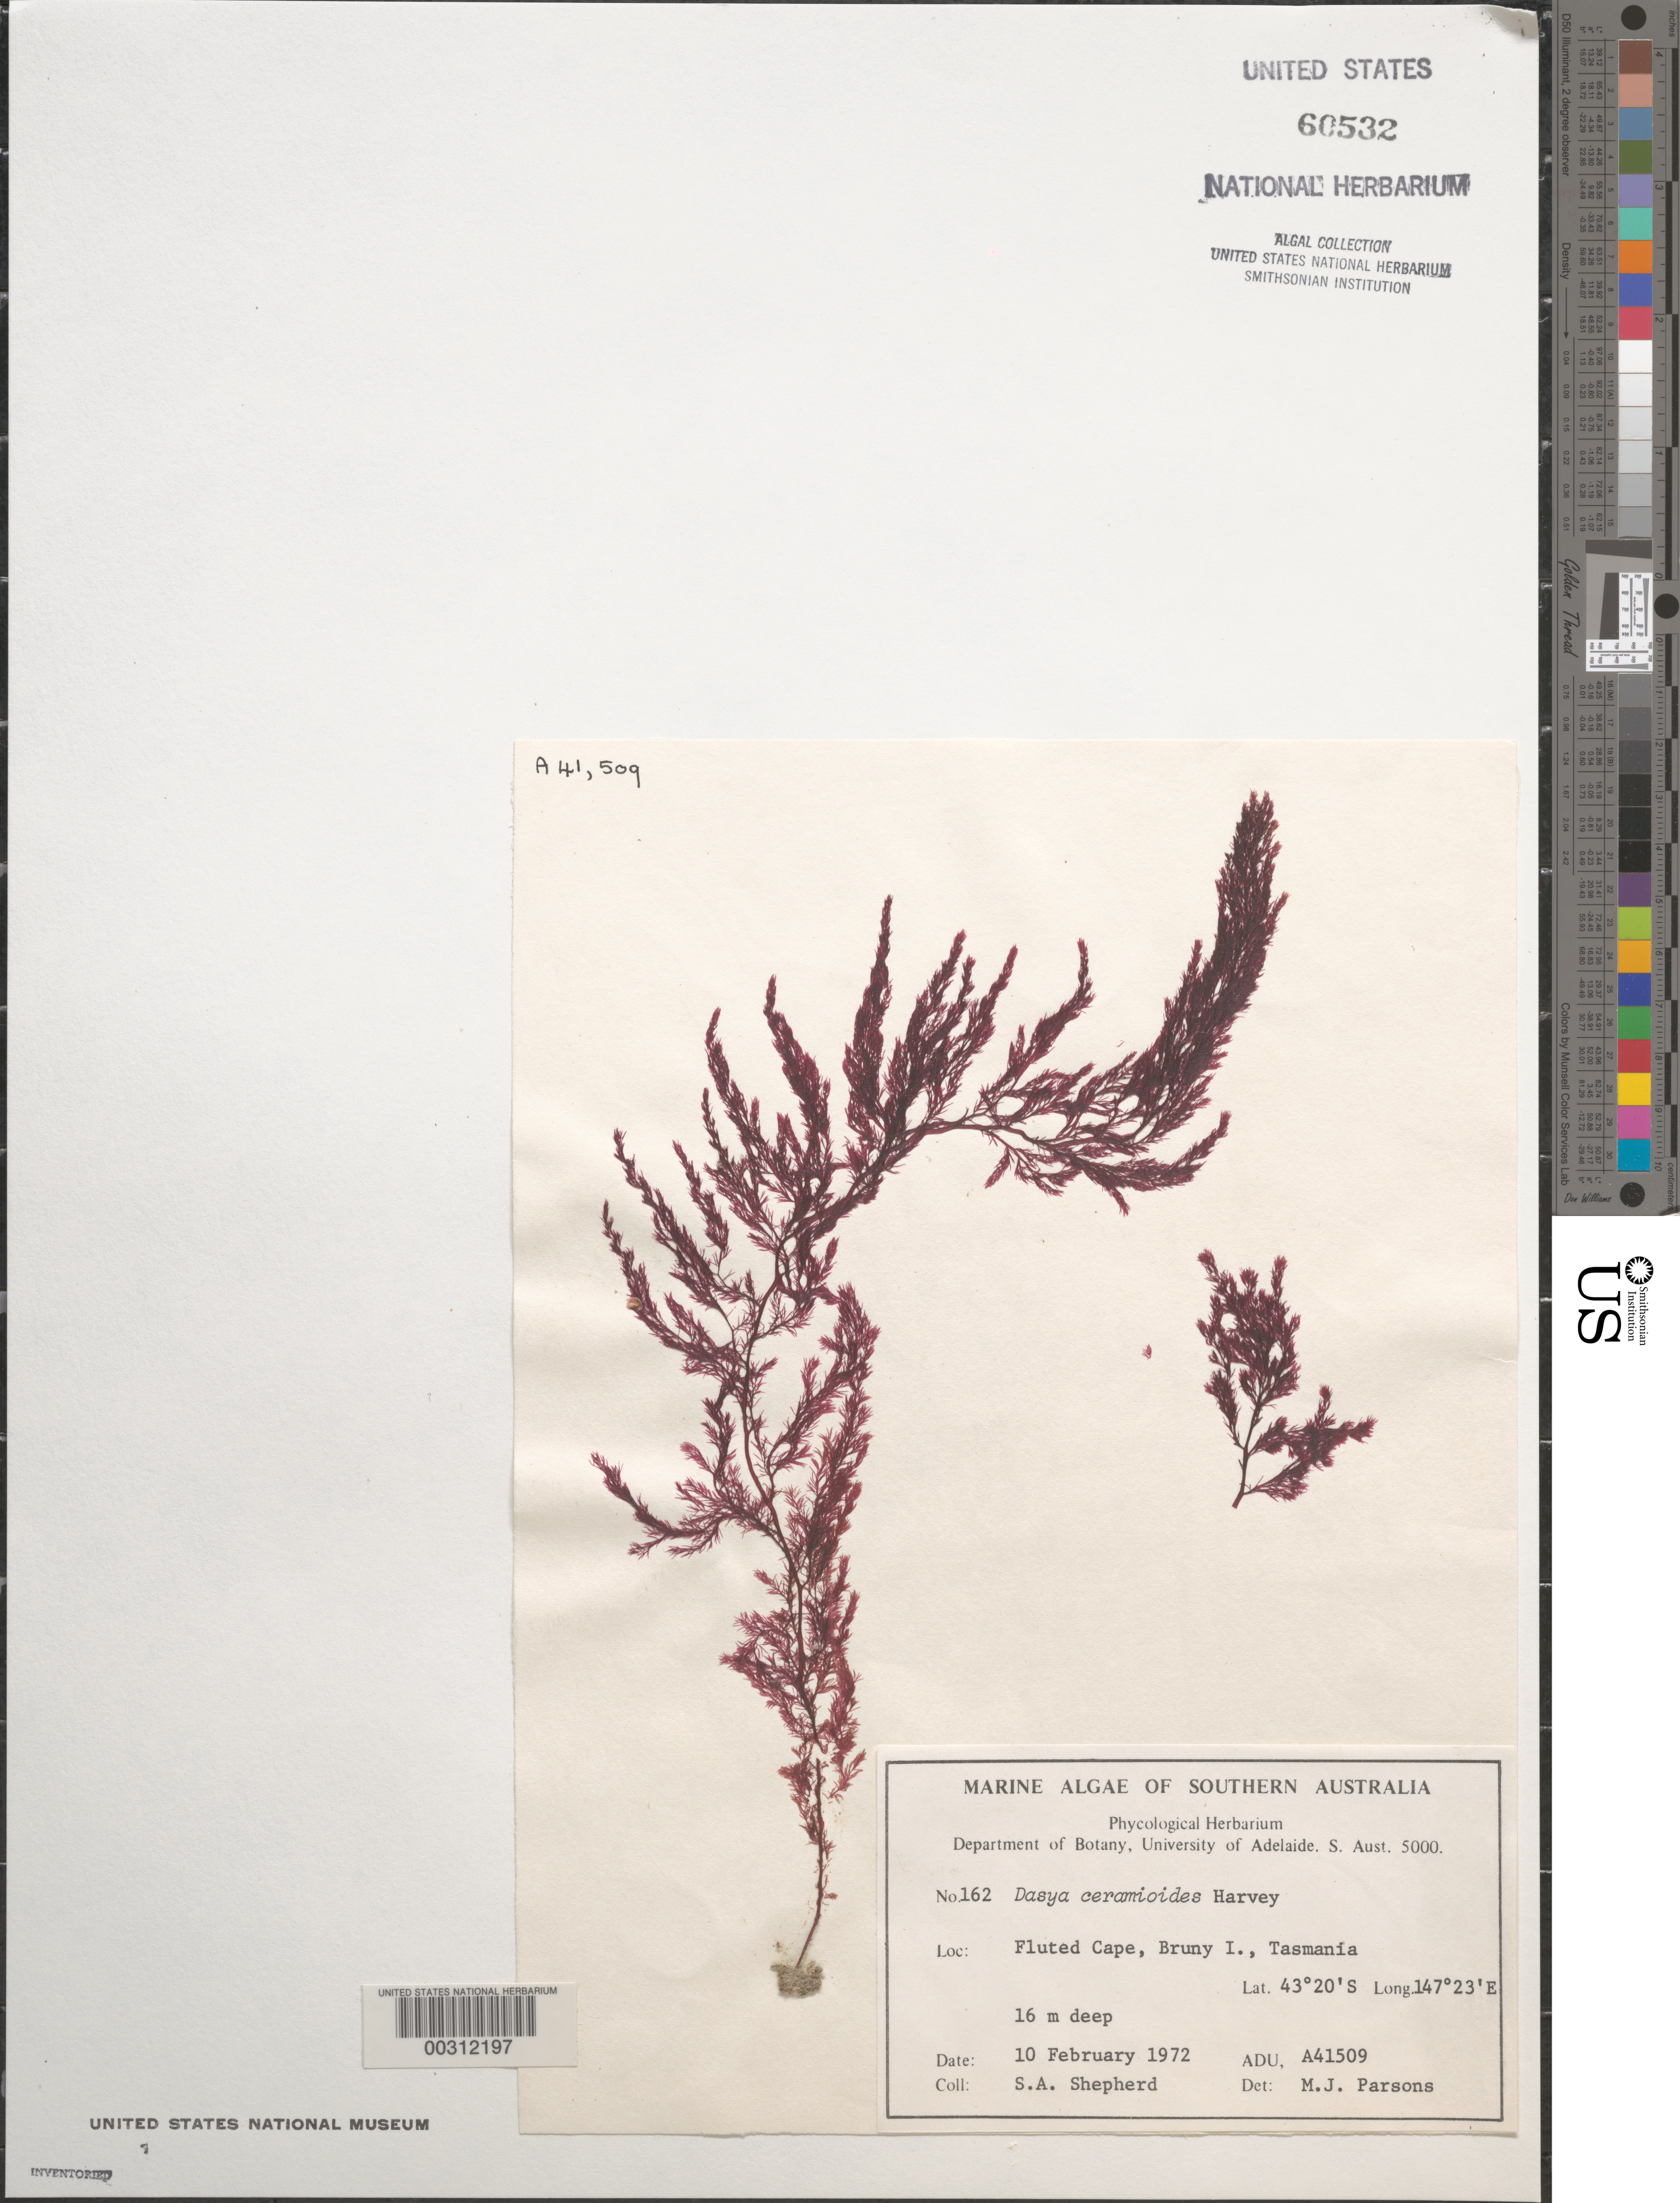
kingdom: Plantae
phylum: Rhodophyta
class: Florideophyceae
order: Ceramiales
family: Dasyaceae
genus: Dasya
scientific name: Dasya ceramioides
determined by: Parsons, M. J.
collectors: S. Shepherd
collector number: ADU A41509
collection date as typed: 10 Feb 1972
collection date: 1972-02-10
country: Australia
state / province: Tasmania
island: Bruny Island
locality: Fluted Cape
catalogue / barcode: US 60532